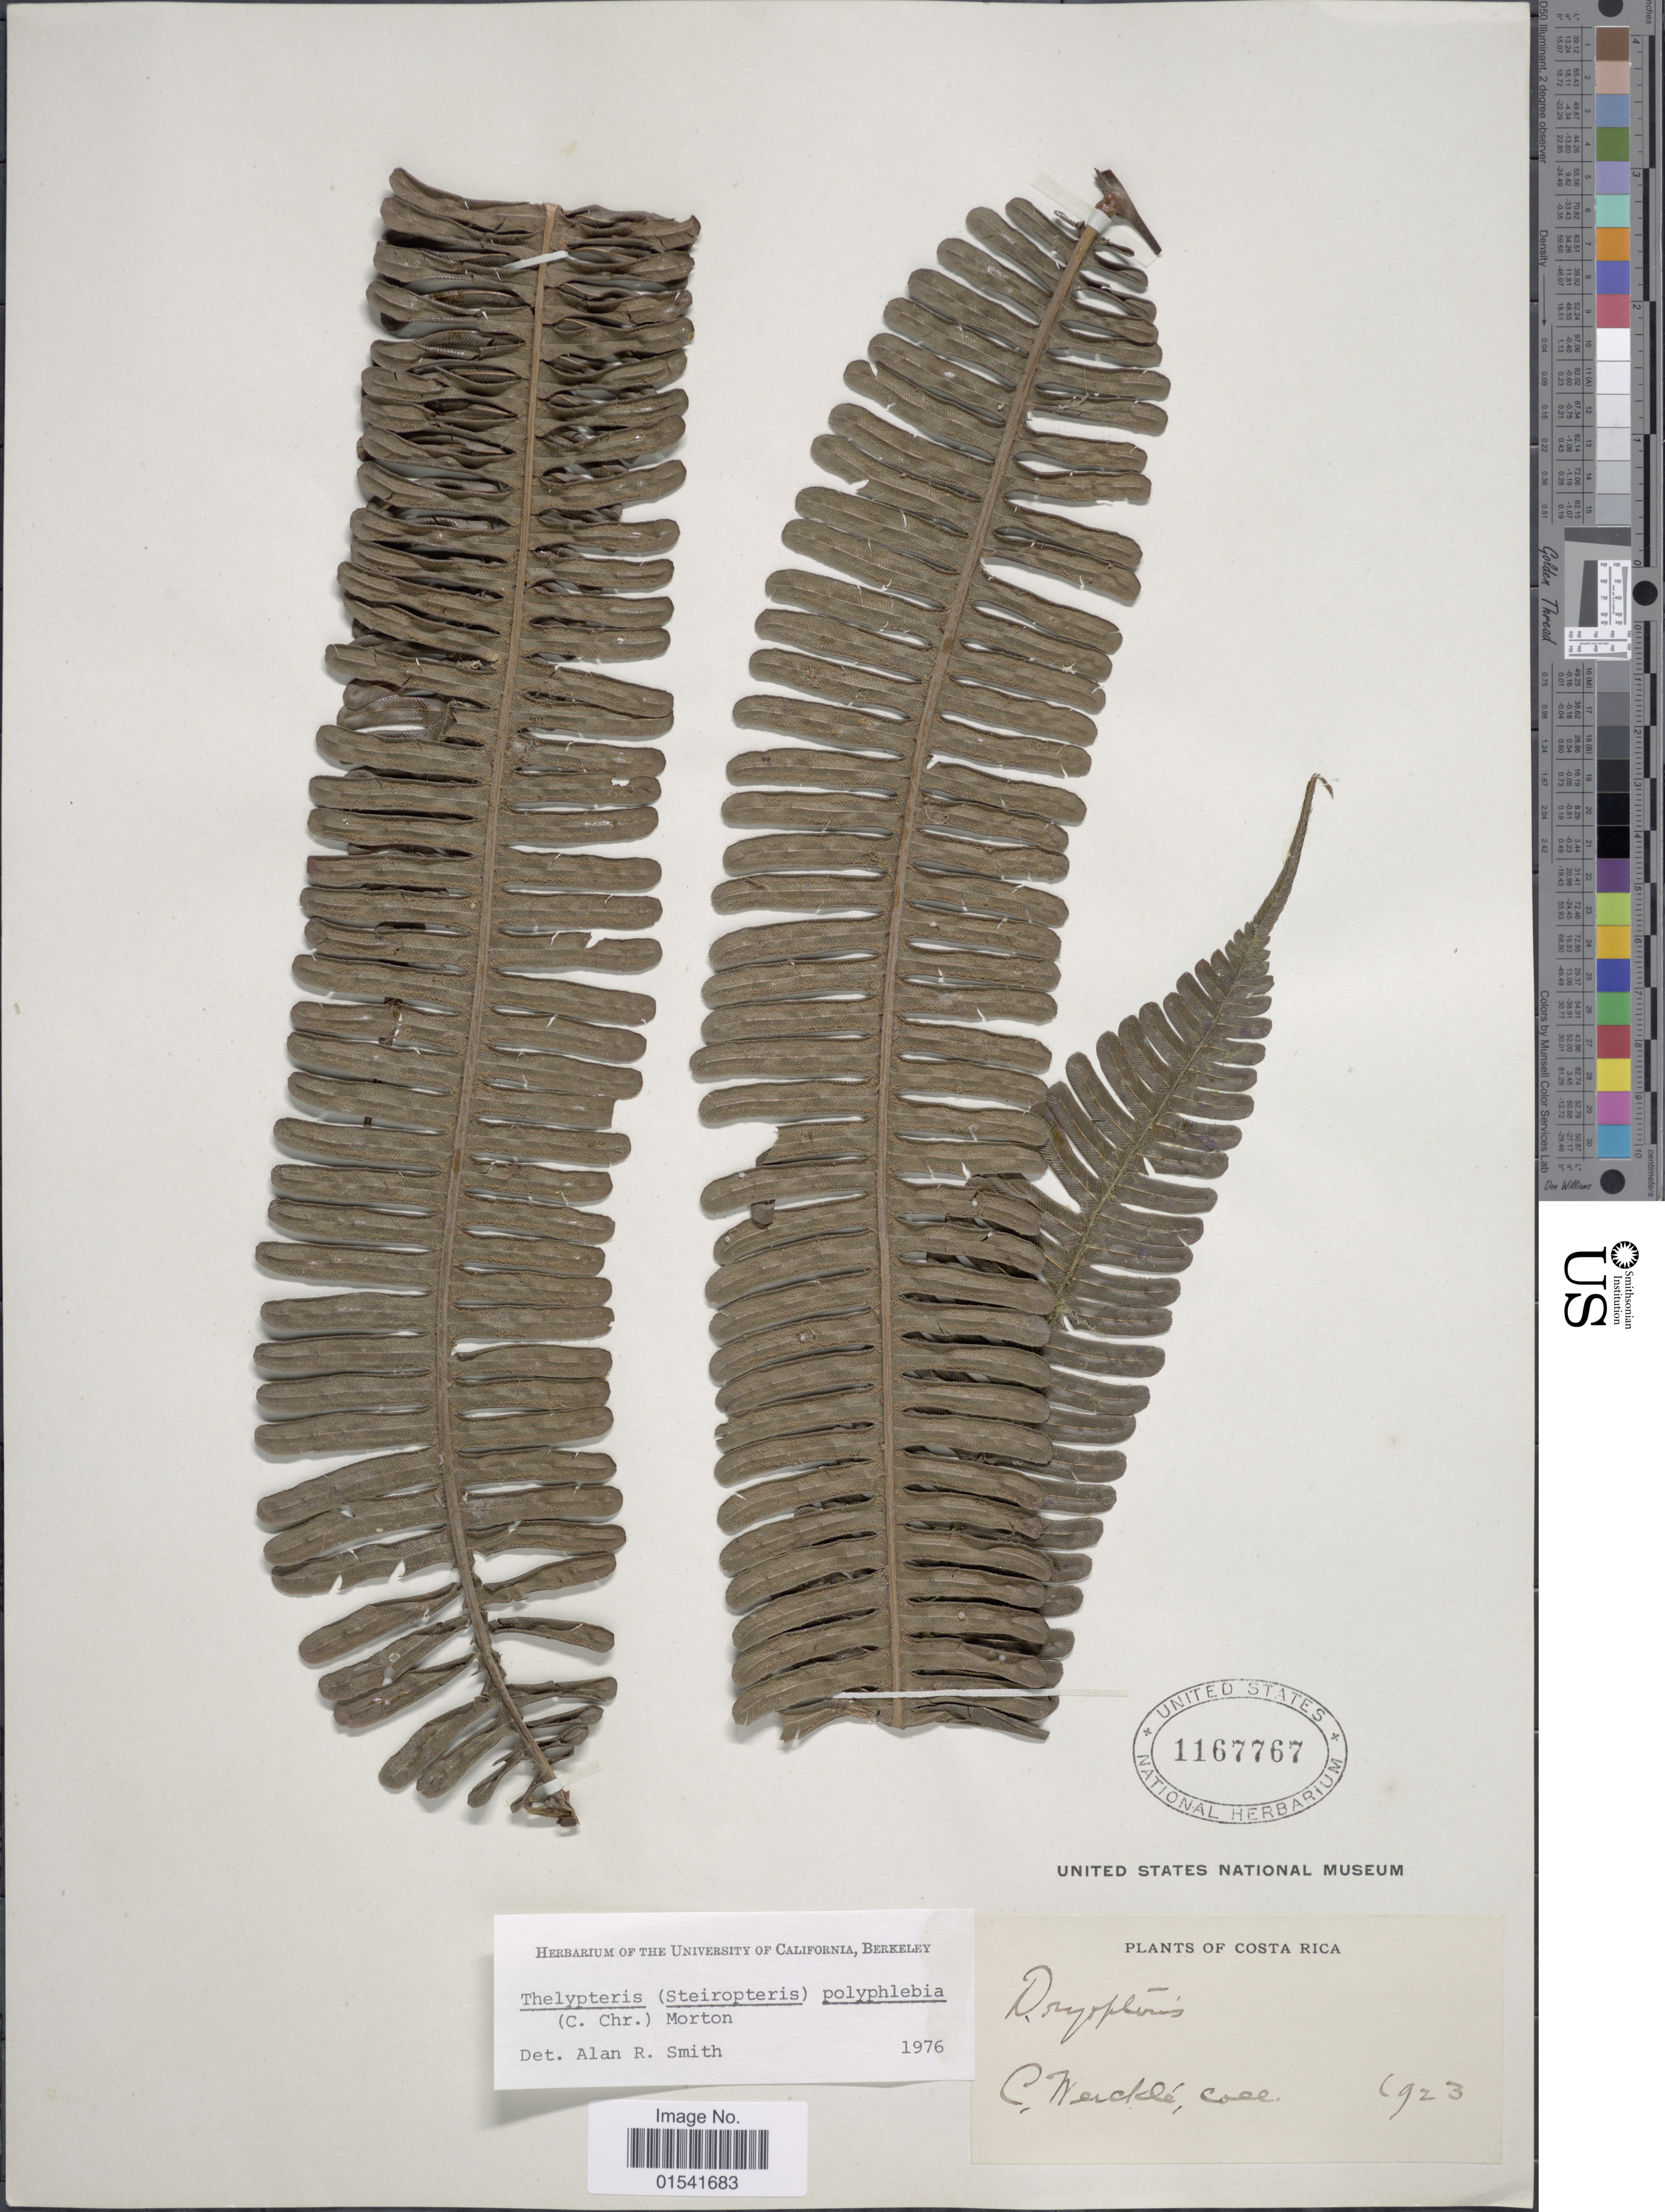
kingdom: Plantae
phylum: Tracheophyta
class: Polypodiopsida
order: Polypodiales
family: Thelypteridaceae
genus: Steiropteris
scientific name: Steiropteris polyphlebia (C. Chr.) comb. nov., ined. 2015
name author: (C. Chr.)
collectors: C. Wercklé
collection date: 1923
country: Costa Rica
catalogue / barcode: US 1167767